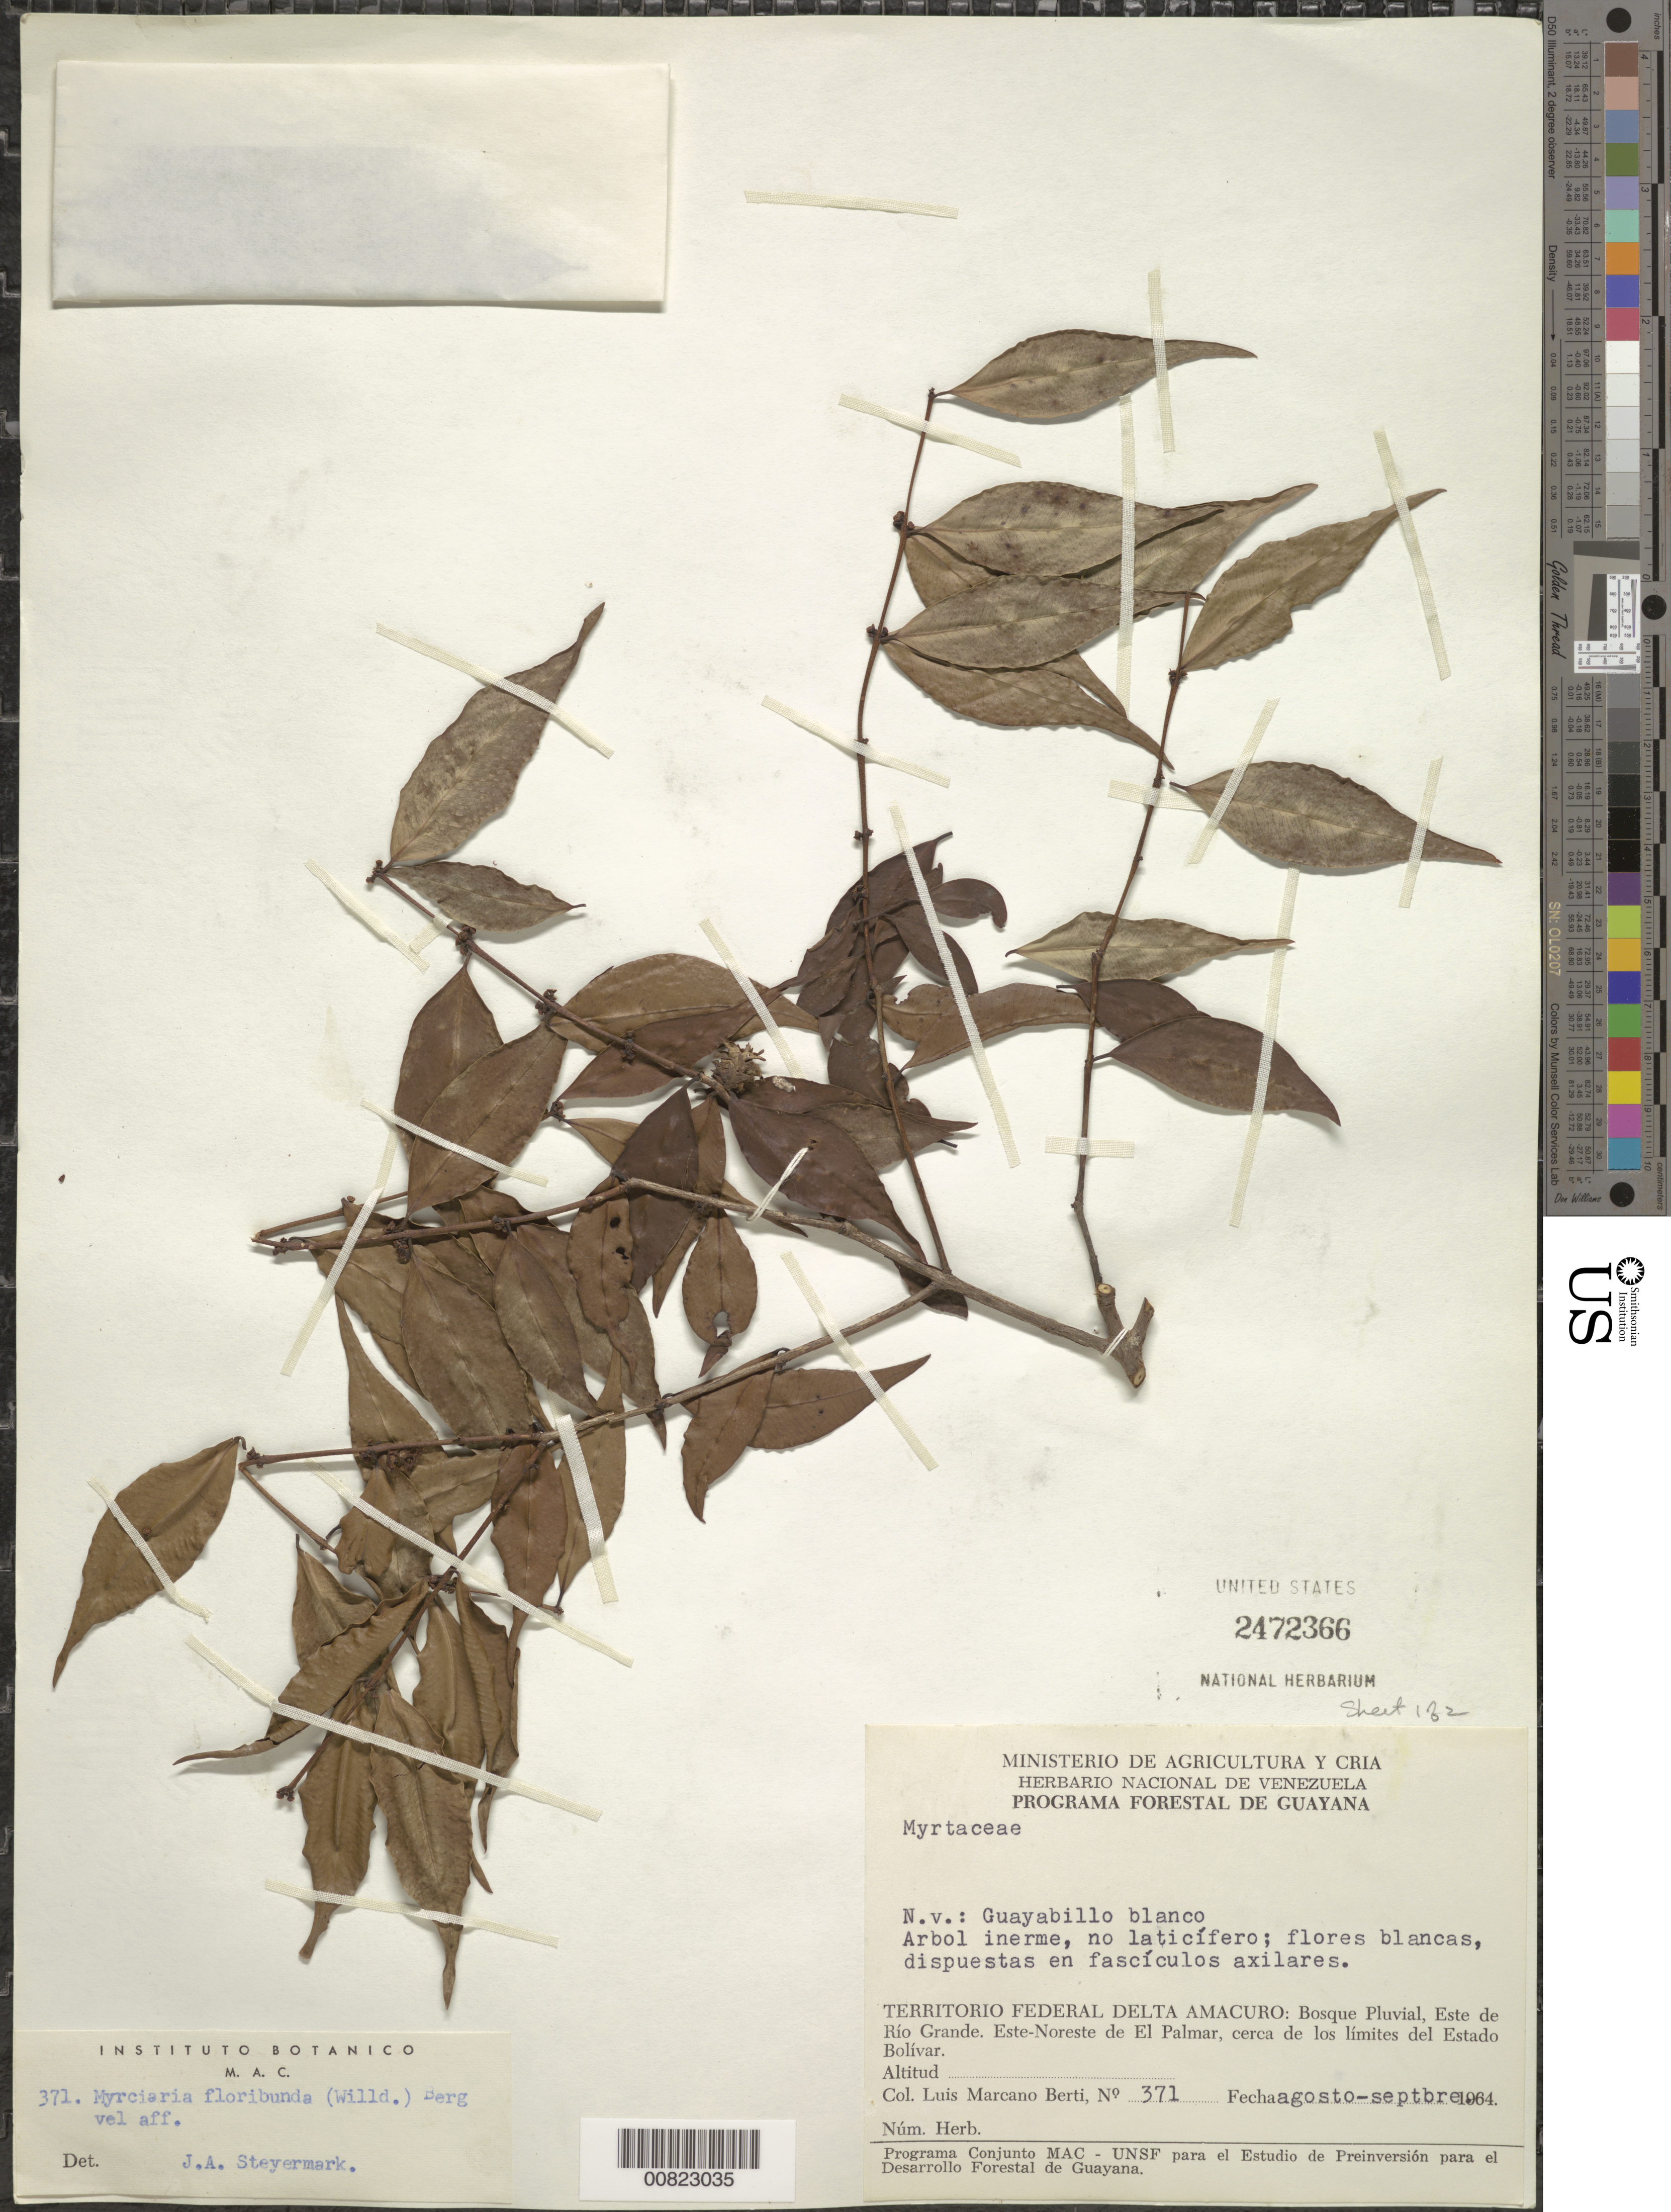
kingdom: Plantae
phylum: Tracheophyta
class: Magnoliopsida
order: Myrtales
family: Myrtaceae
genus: Myrciaria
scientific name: Myrciaria floribunda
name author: (H. West ex Willd.) O. Berg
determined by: Steyermark, Julian A., (VEN)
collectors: L. Marcano-Berti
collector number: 371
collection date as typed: Aug-64 to Sep-64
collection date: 1964-08/1964-09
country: Venezuela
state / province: Delta Amacuro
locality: Este de Río Grande, ENE de El Palmar, cerca de los limites del Estado Bolívar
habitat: Bosque pluvial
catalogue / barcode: US 2472366